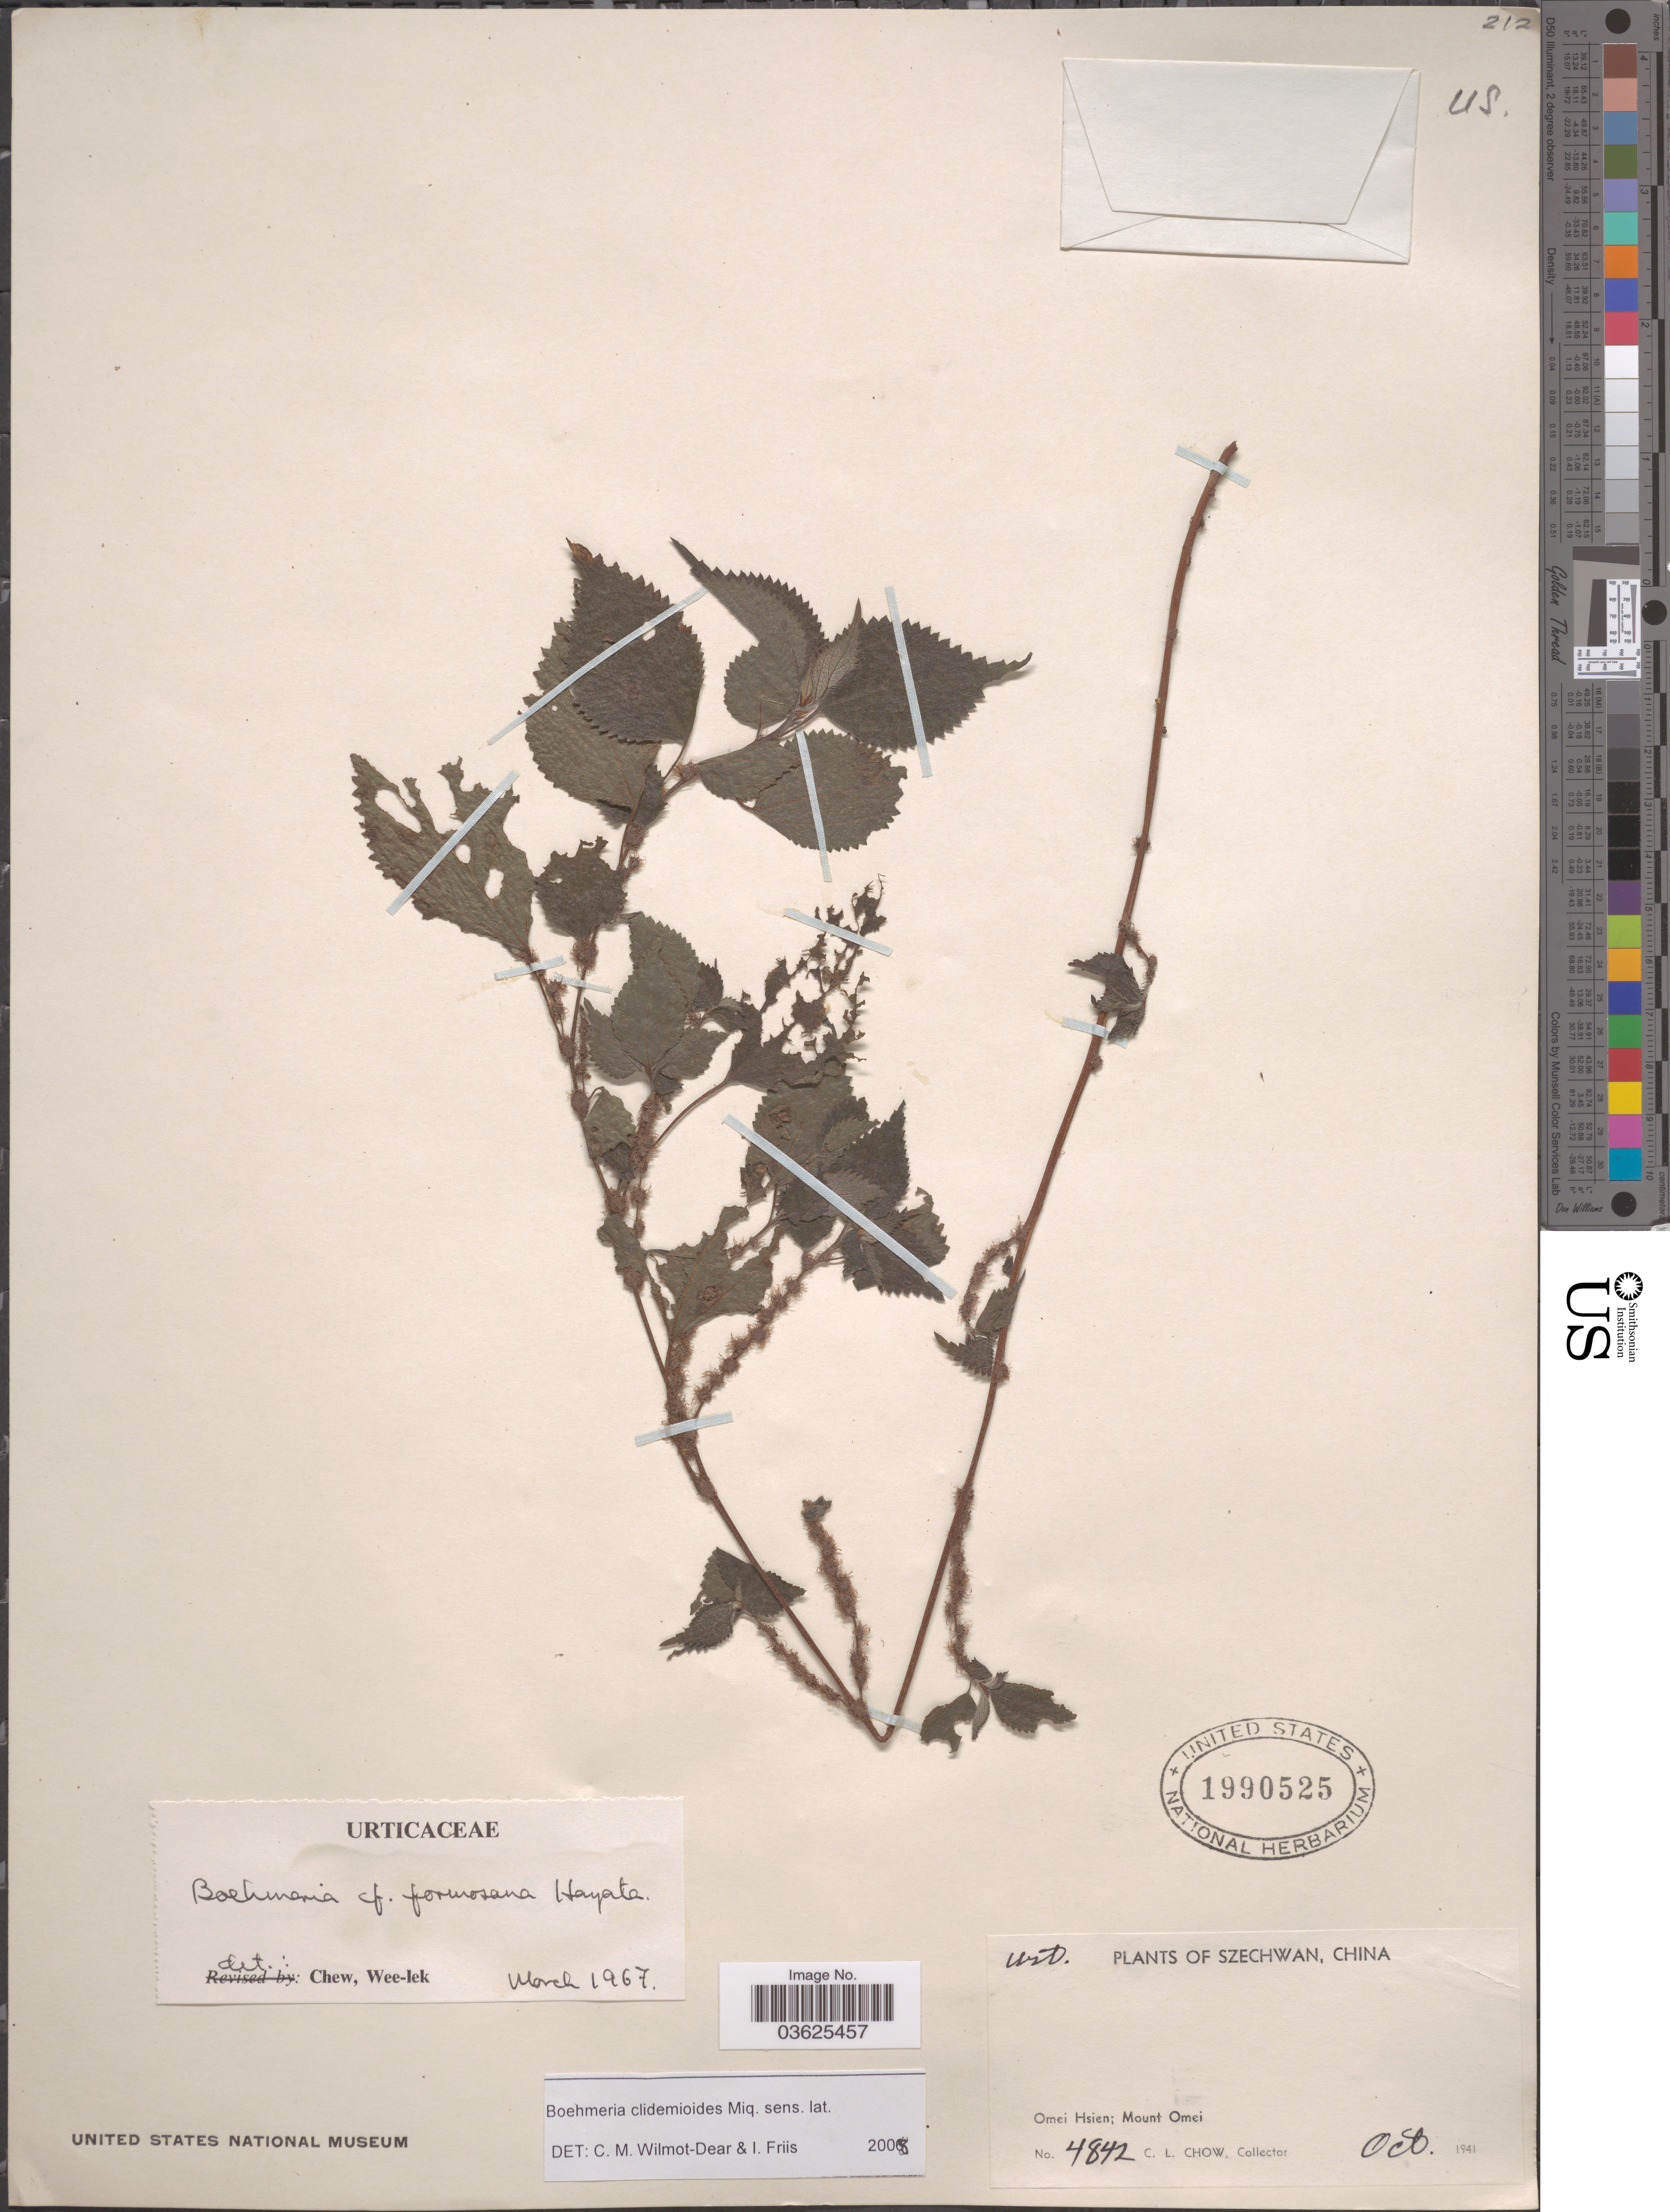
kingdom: Plantae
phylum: Tracheophyta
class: Magnoliopsida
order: Rosales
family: Urticaceae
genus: Boehmeria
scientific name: Boehmeria clidemioides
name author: Miq.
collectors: C. Chow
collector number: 4842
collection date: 1941-10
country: China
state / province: Sichuan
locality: Omei Hsien; Mount Omei.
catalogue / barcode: US 1990525